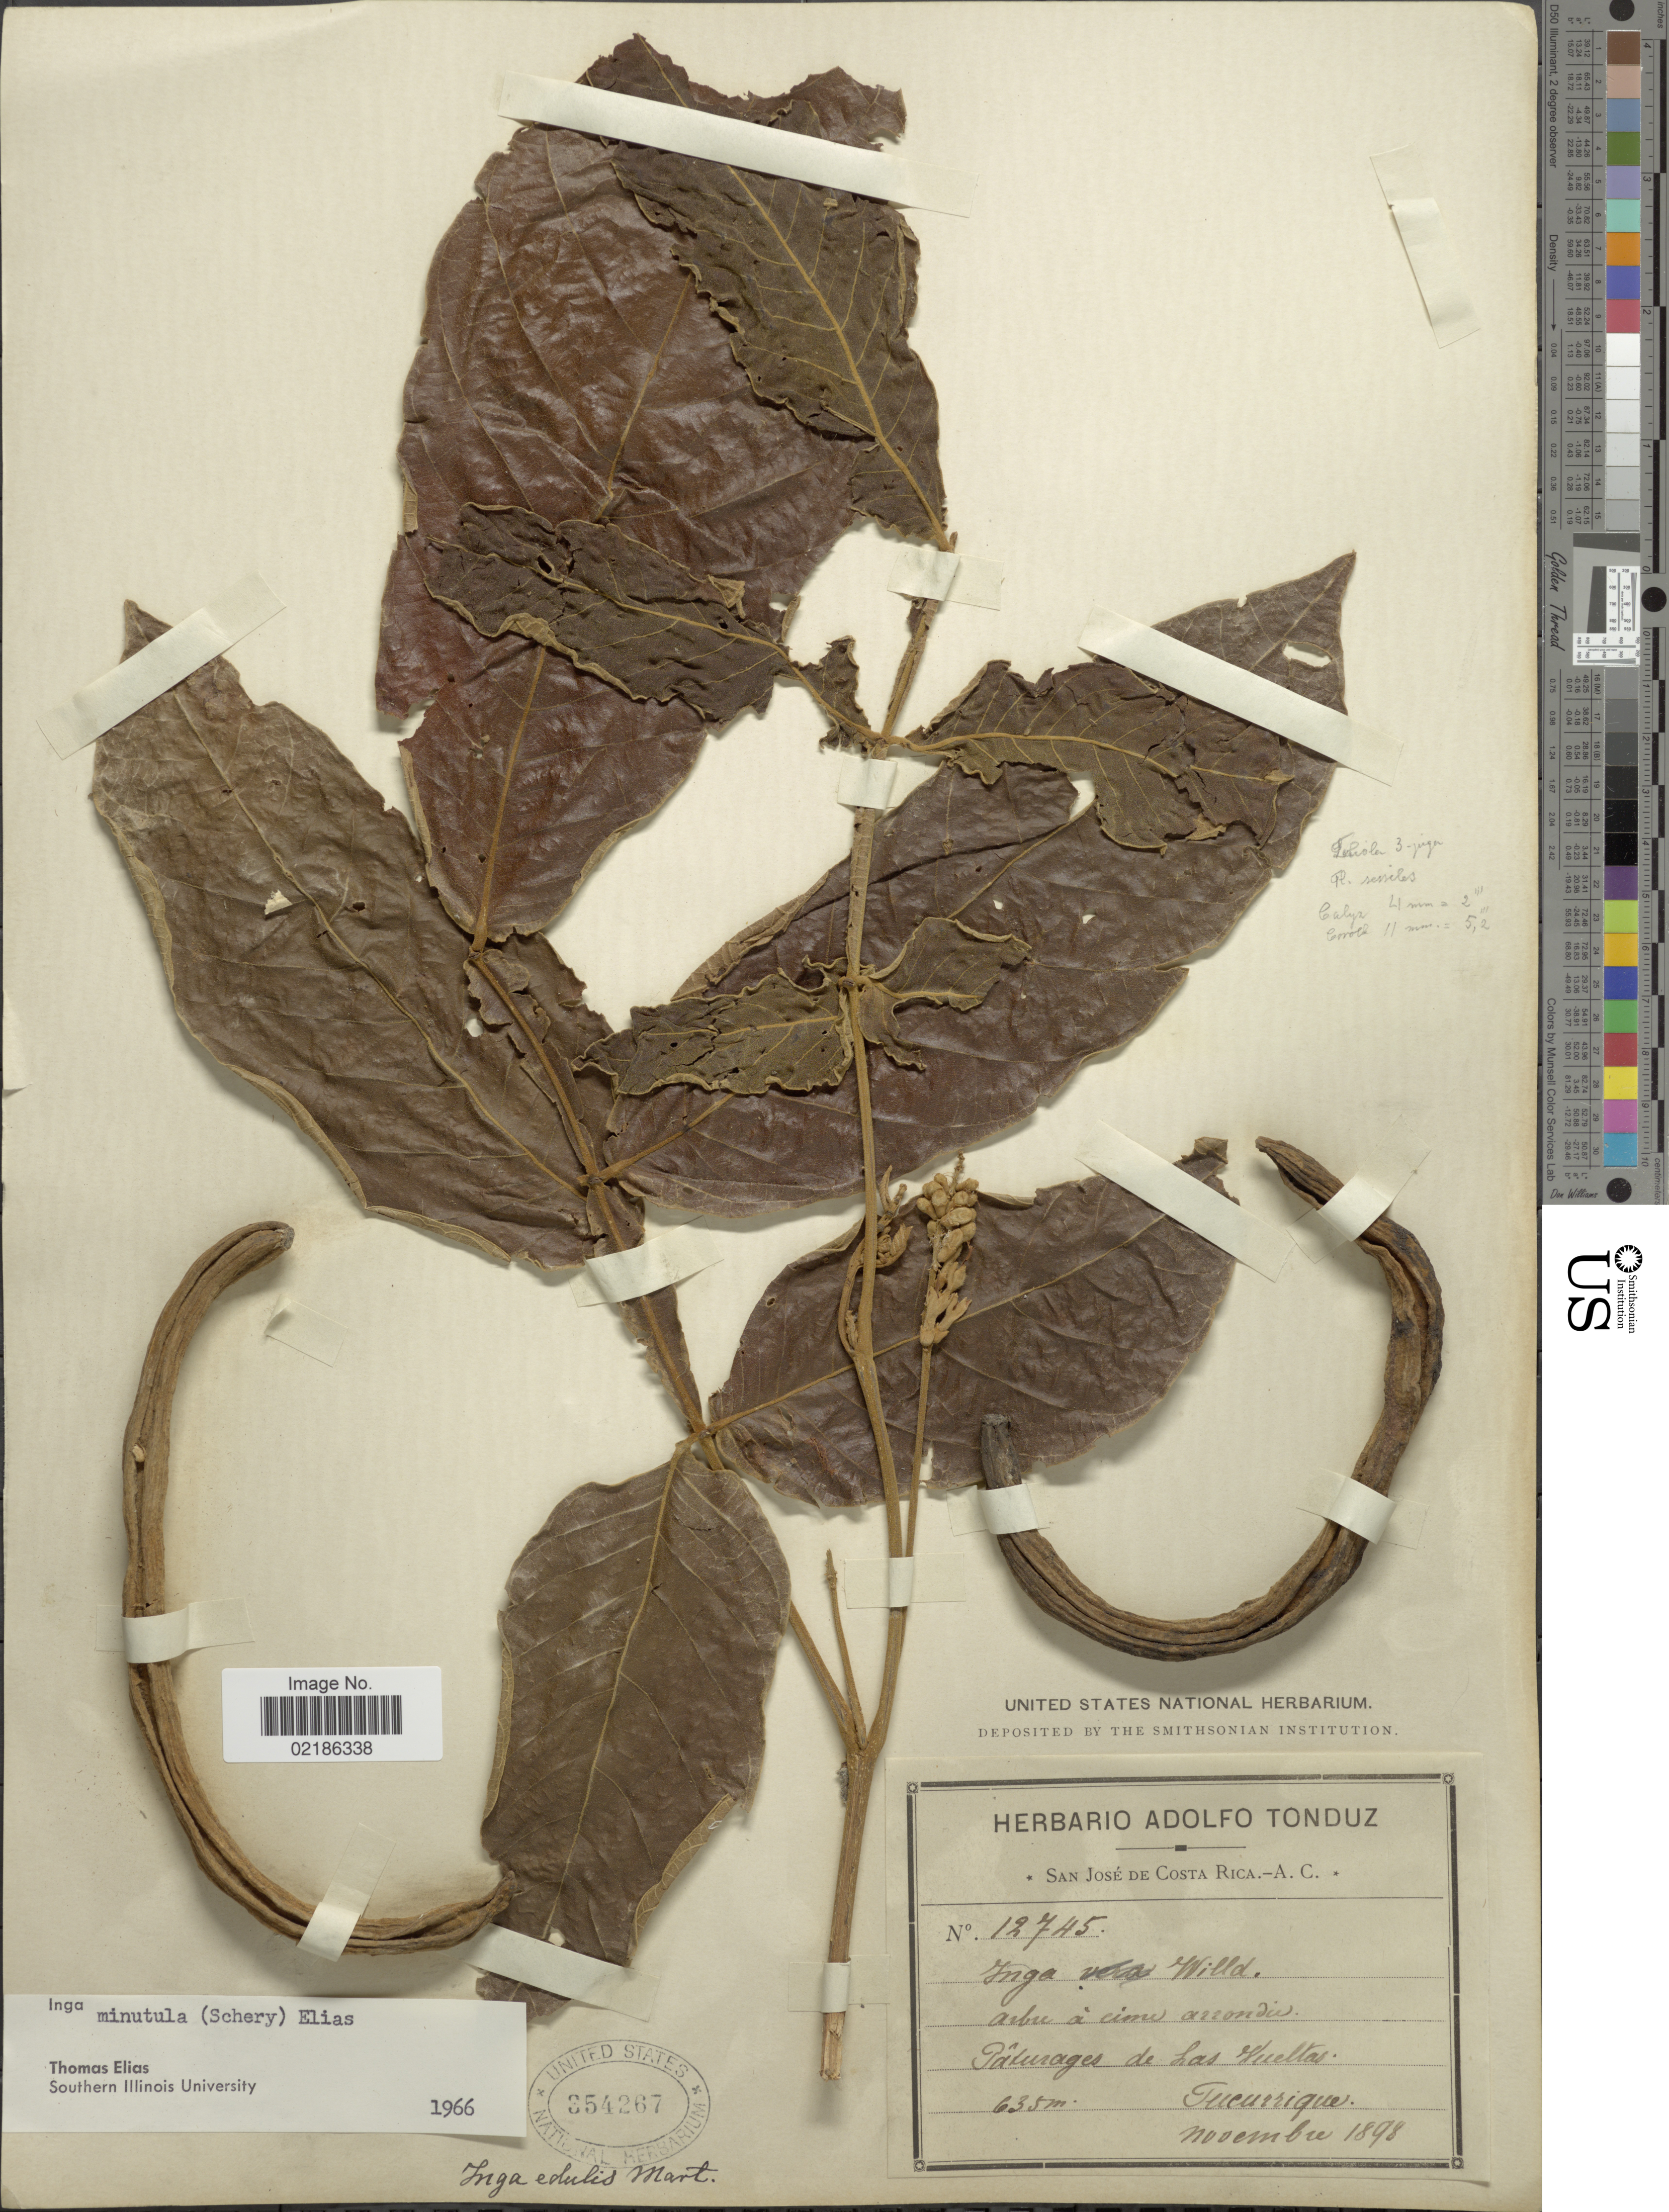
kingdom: Plantae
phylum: Tracheophyta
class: Magnoliopsida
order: Fabales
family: Fabaceae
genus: Inga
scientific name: Inga minutula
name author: (Schery) T.S. Elias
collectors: ex Herb. Adolfo Tonduz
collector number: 12745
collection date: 1898-11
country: Costa Rica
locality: Paturages de Las Vueltas, Tucurrique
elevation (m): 635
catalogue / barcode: US 354267